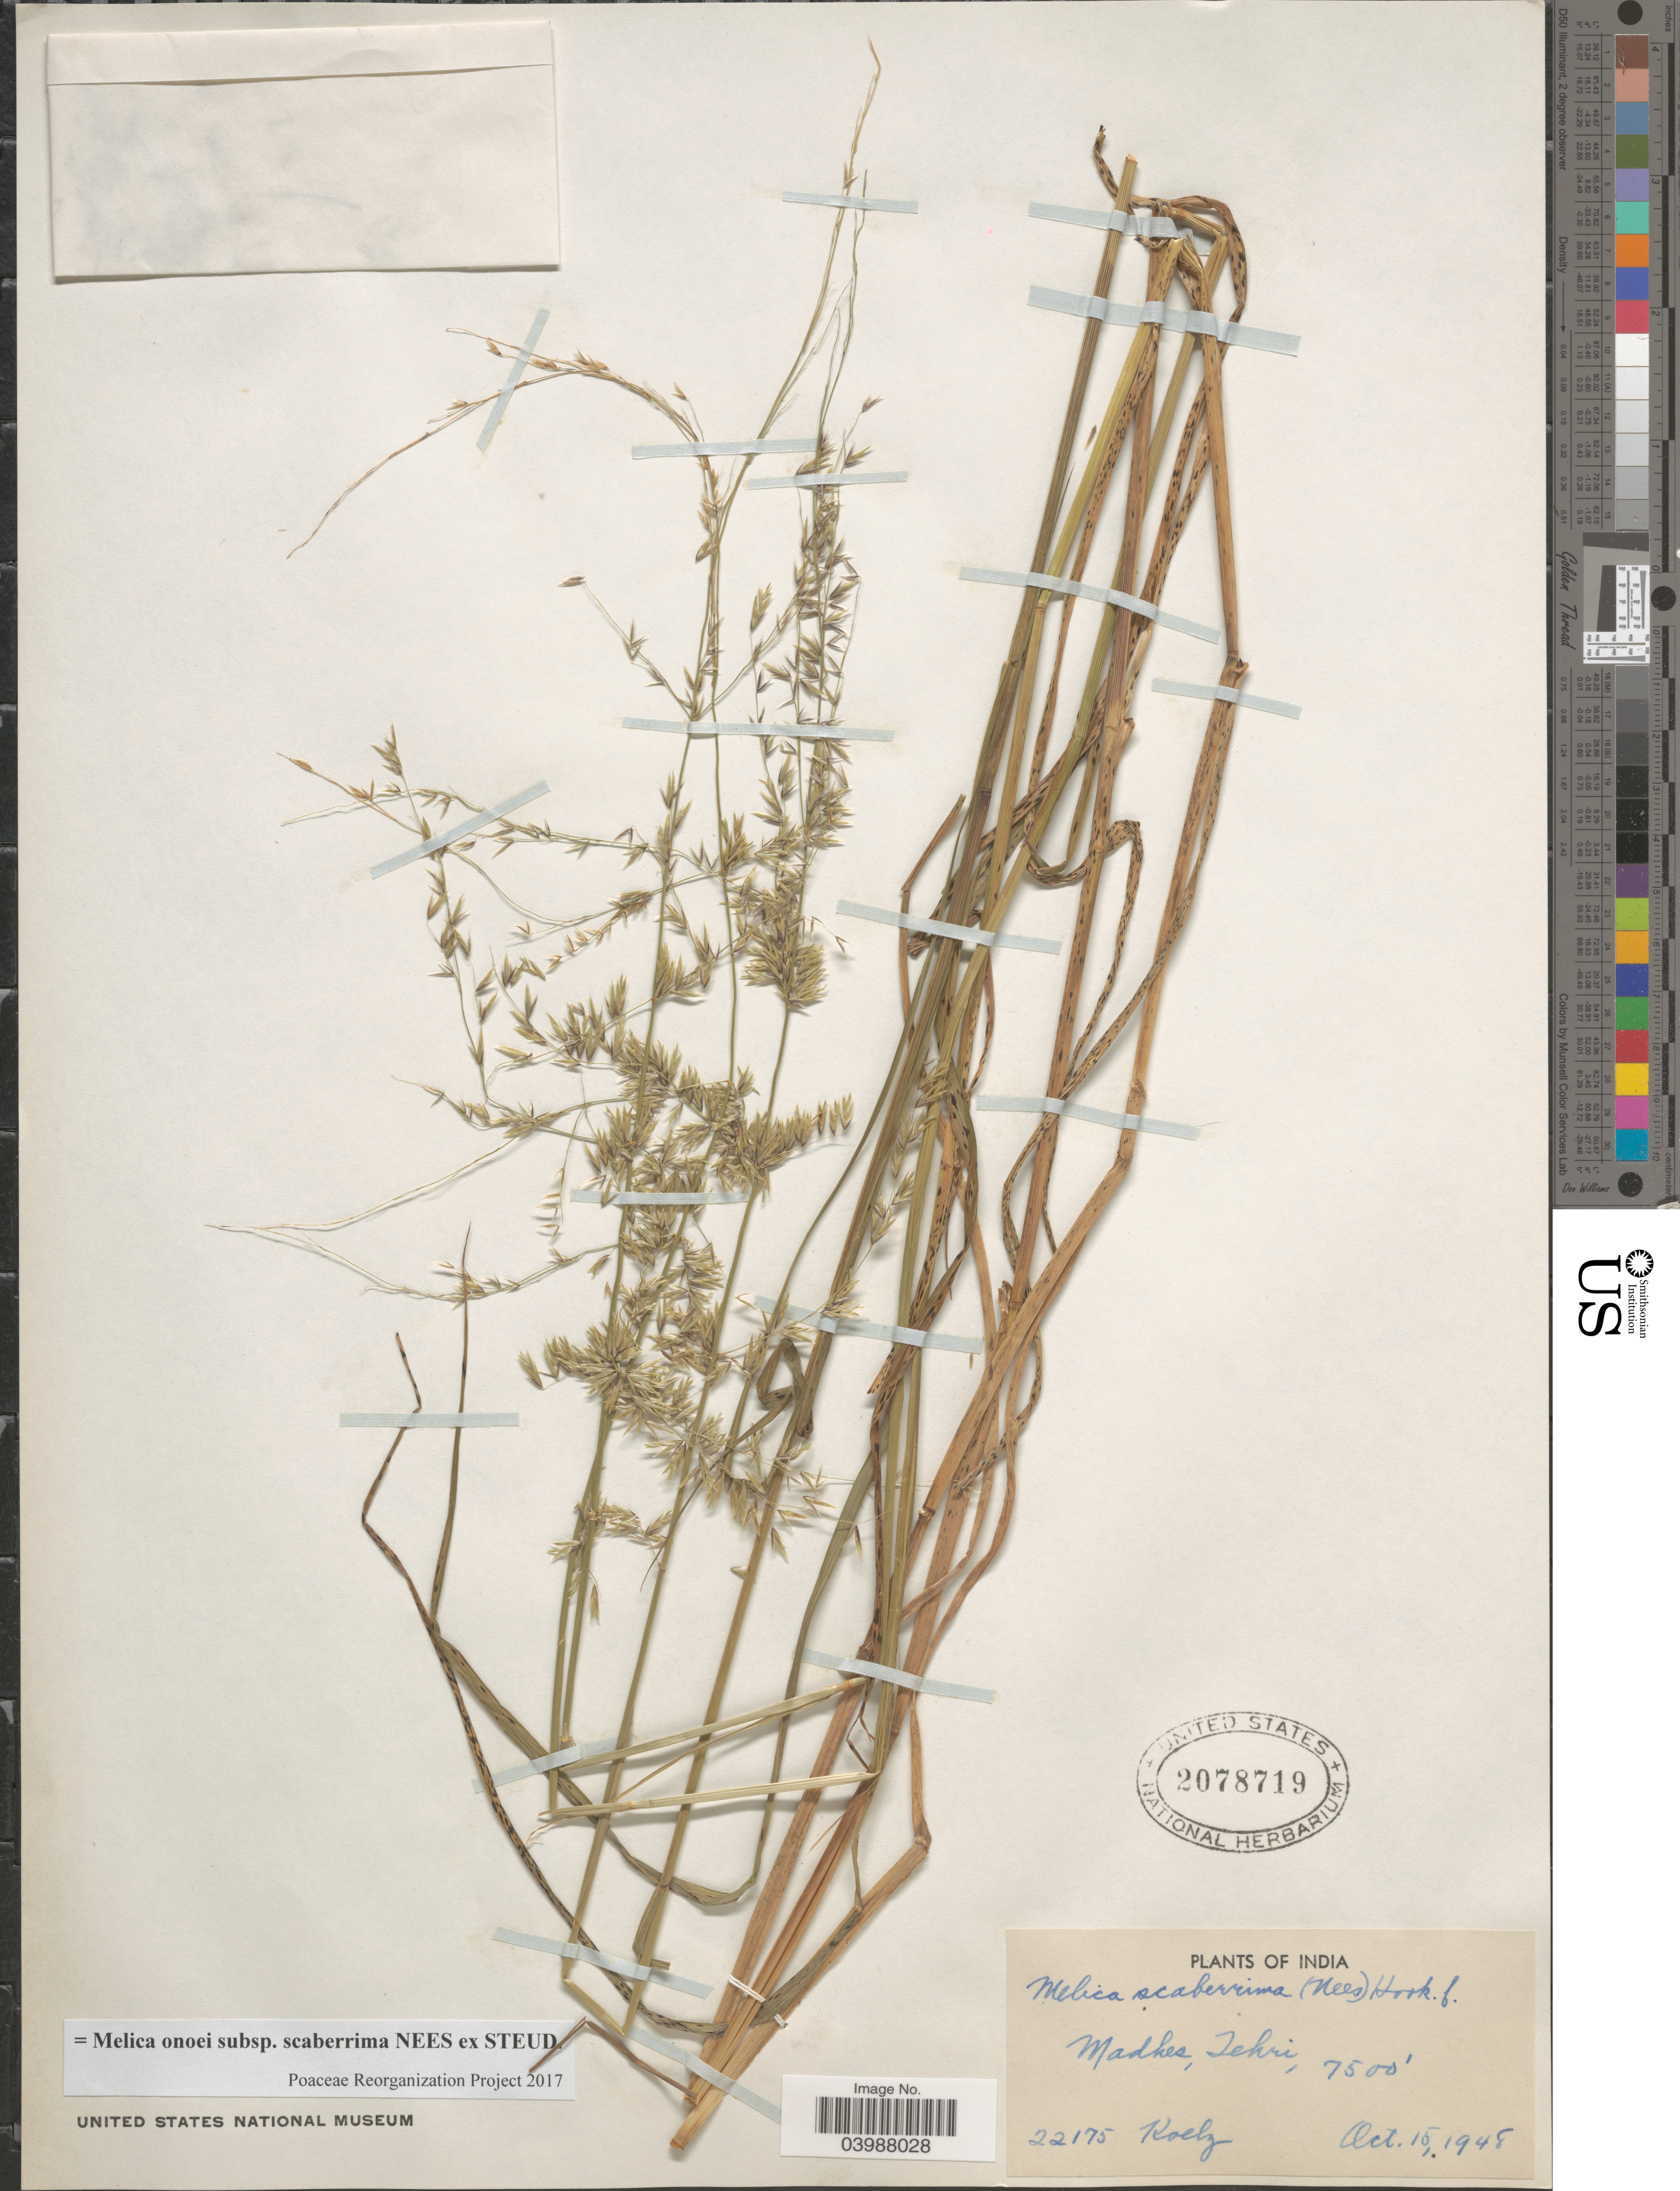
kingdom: Plantae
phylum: Tracheophyta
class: Liliopsida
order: Poales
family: Poaceae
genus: Melica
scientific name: Melica onoei subsp. scaberrima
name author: Nees & Steud.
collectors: Koelz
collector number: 22175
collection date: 1948-10-15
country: India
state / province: Uttarakhand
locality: Madhes, Tehri.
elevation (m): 2286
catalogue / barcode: US 2078719